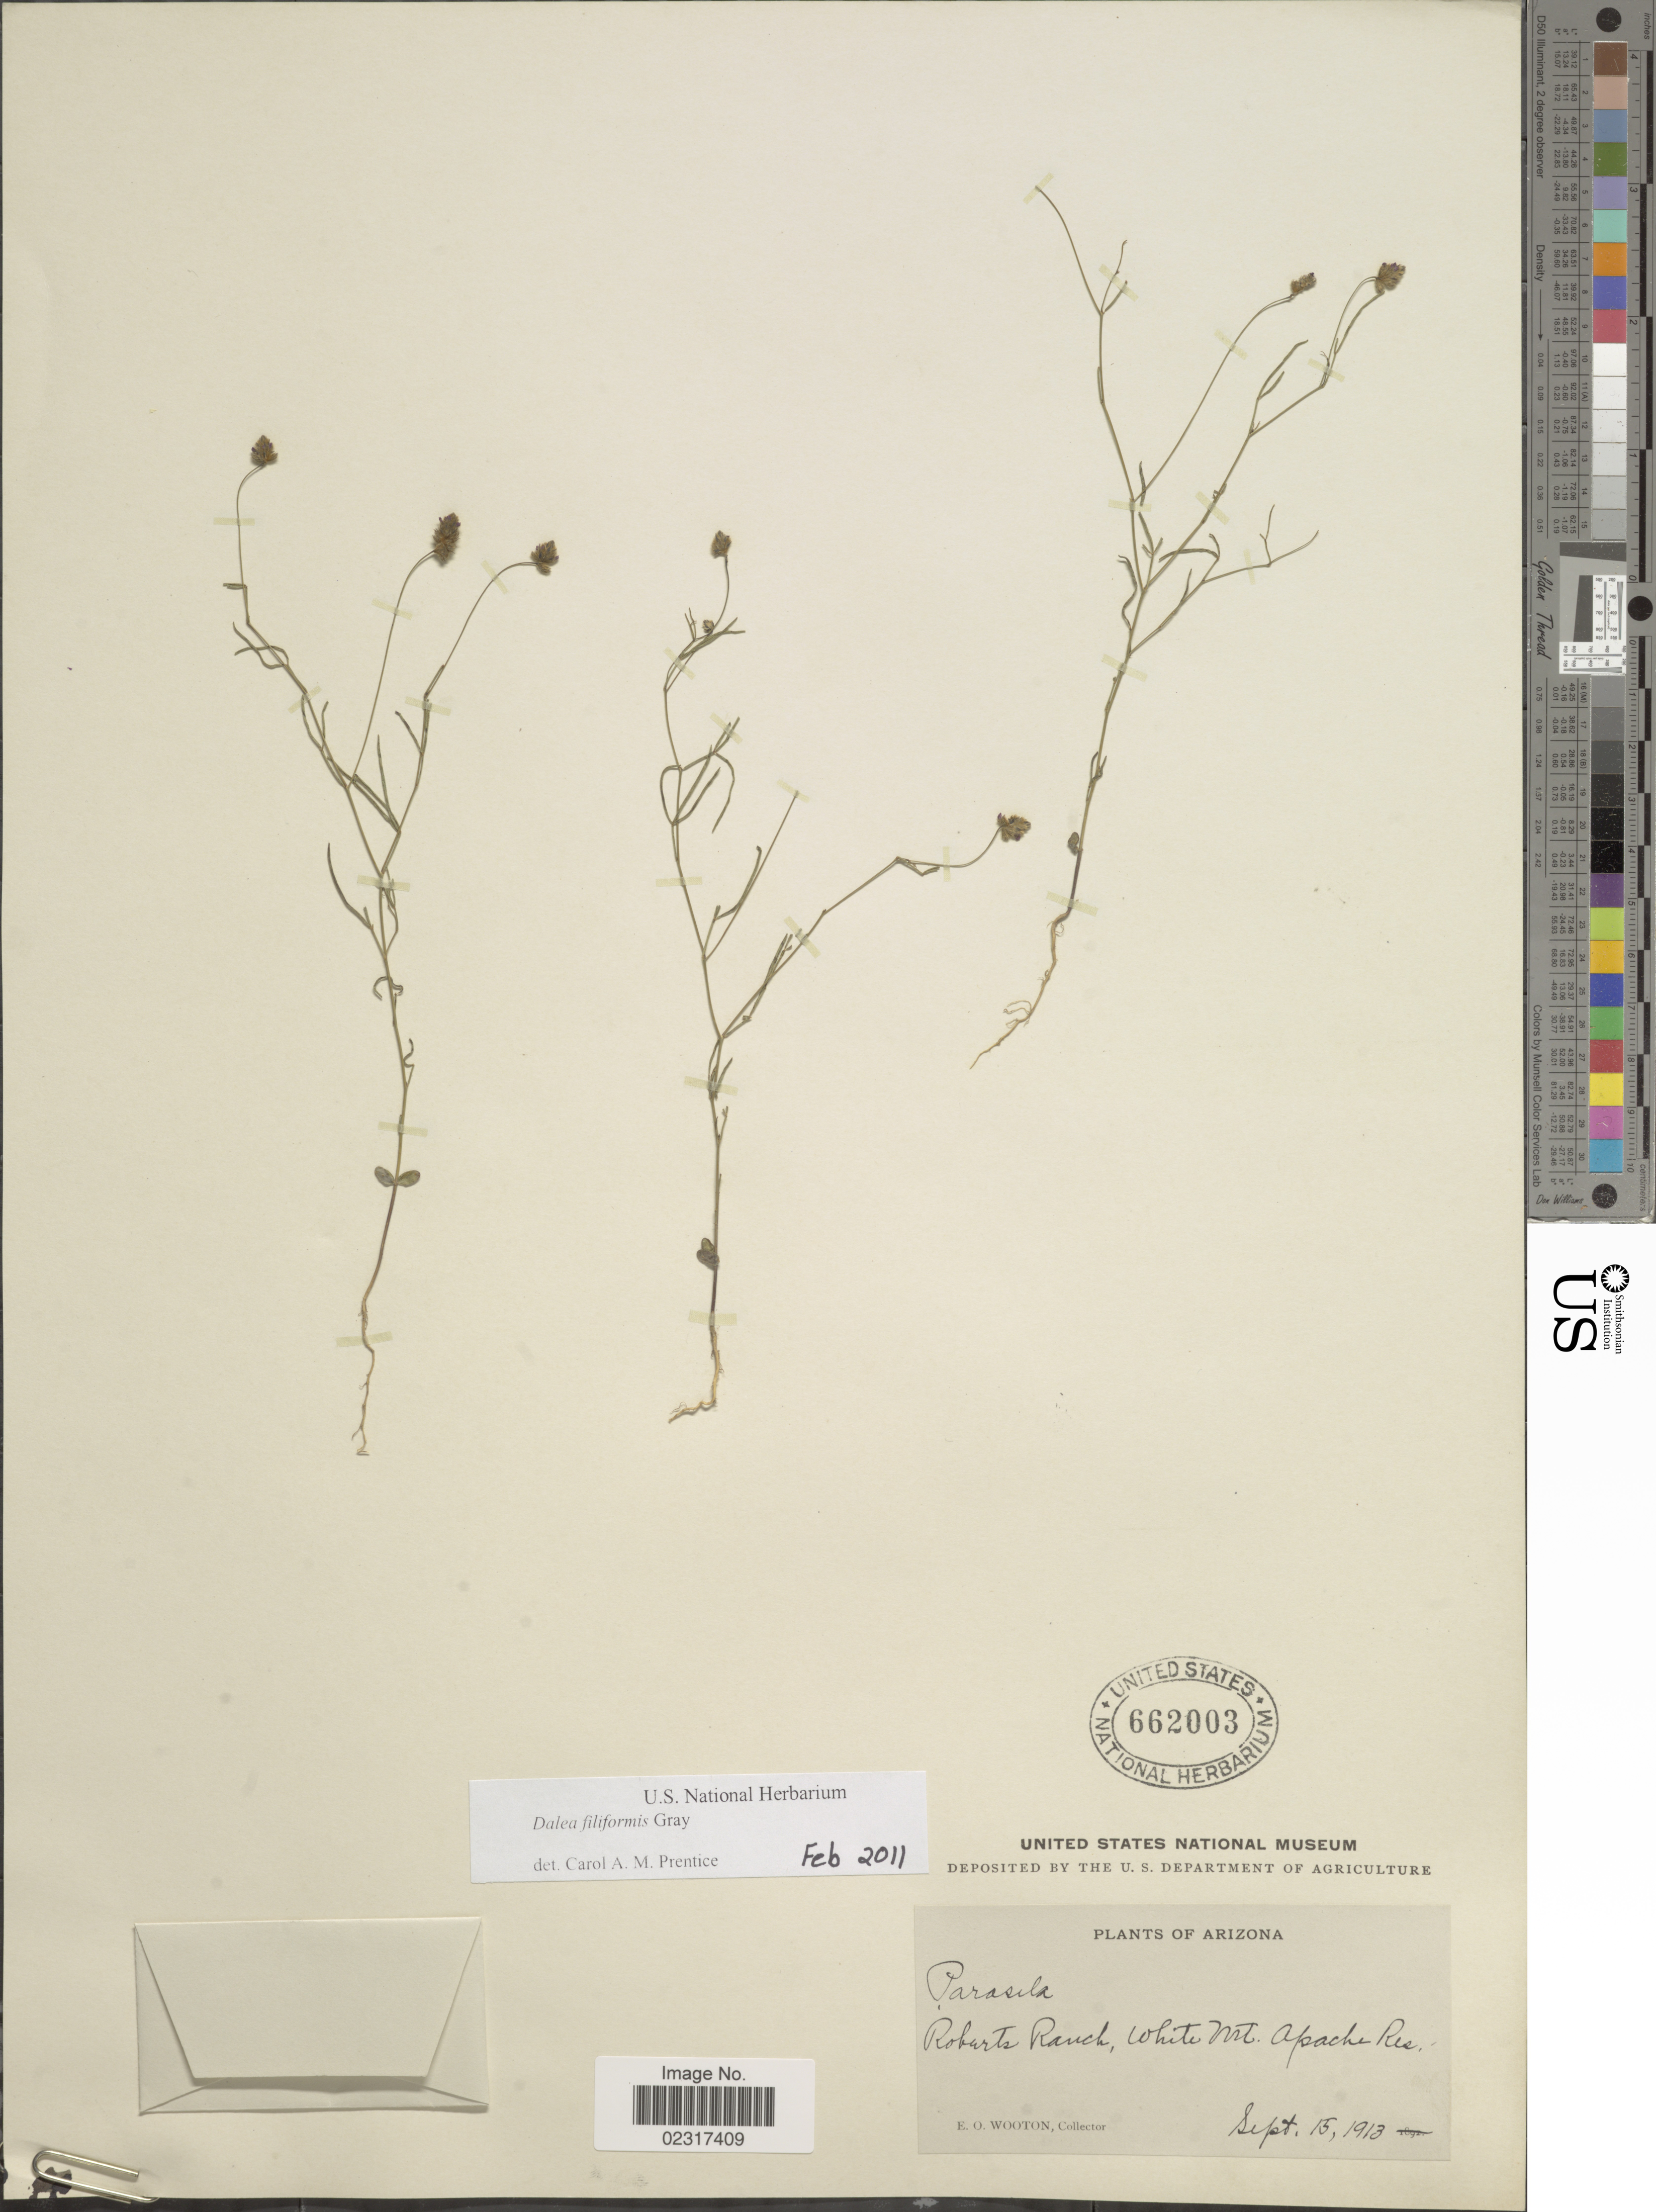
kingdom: Plantae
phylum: Tracheophyta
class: Magnoliopsida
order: Fabales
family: Fabaceae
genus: Dalea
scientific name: Dalea filiformis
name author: A. Gray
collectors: E. O. Wooton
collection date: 1913-09-15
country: United States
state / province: Arizona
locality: Roberts Ranch, White Mt. Apache Res.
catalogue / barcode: US 662003